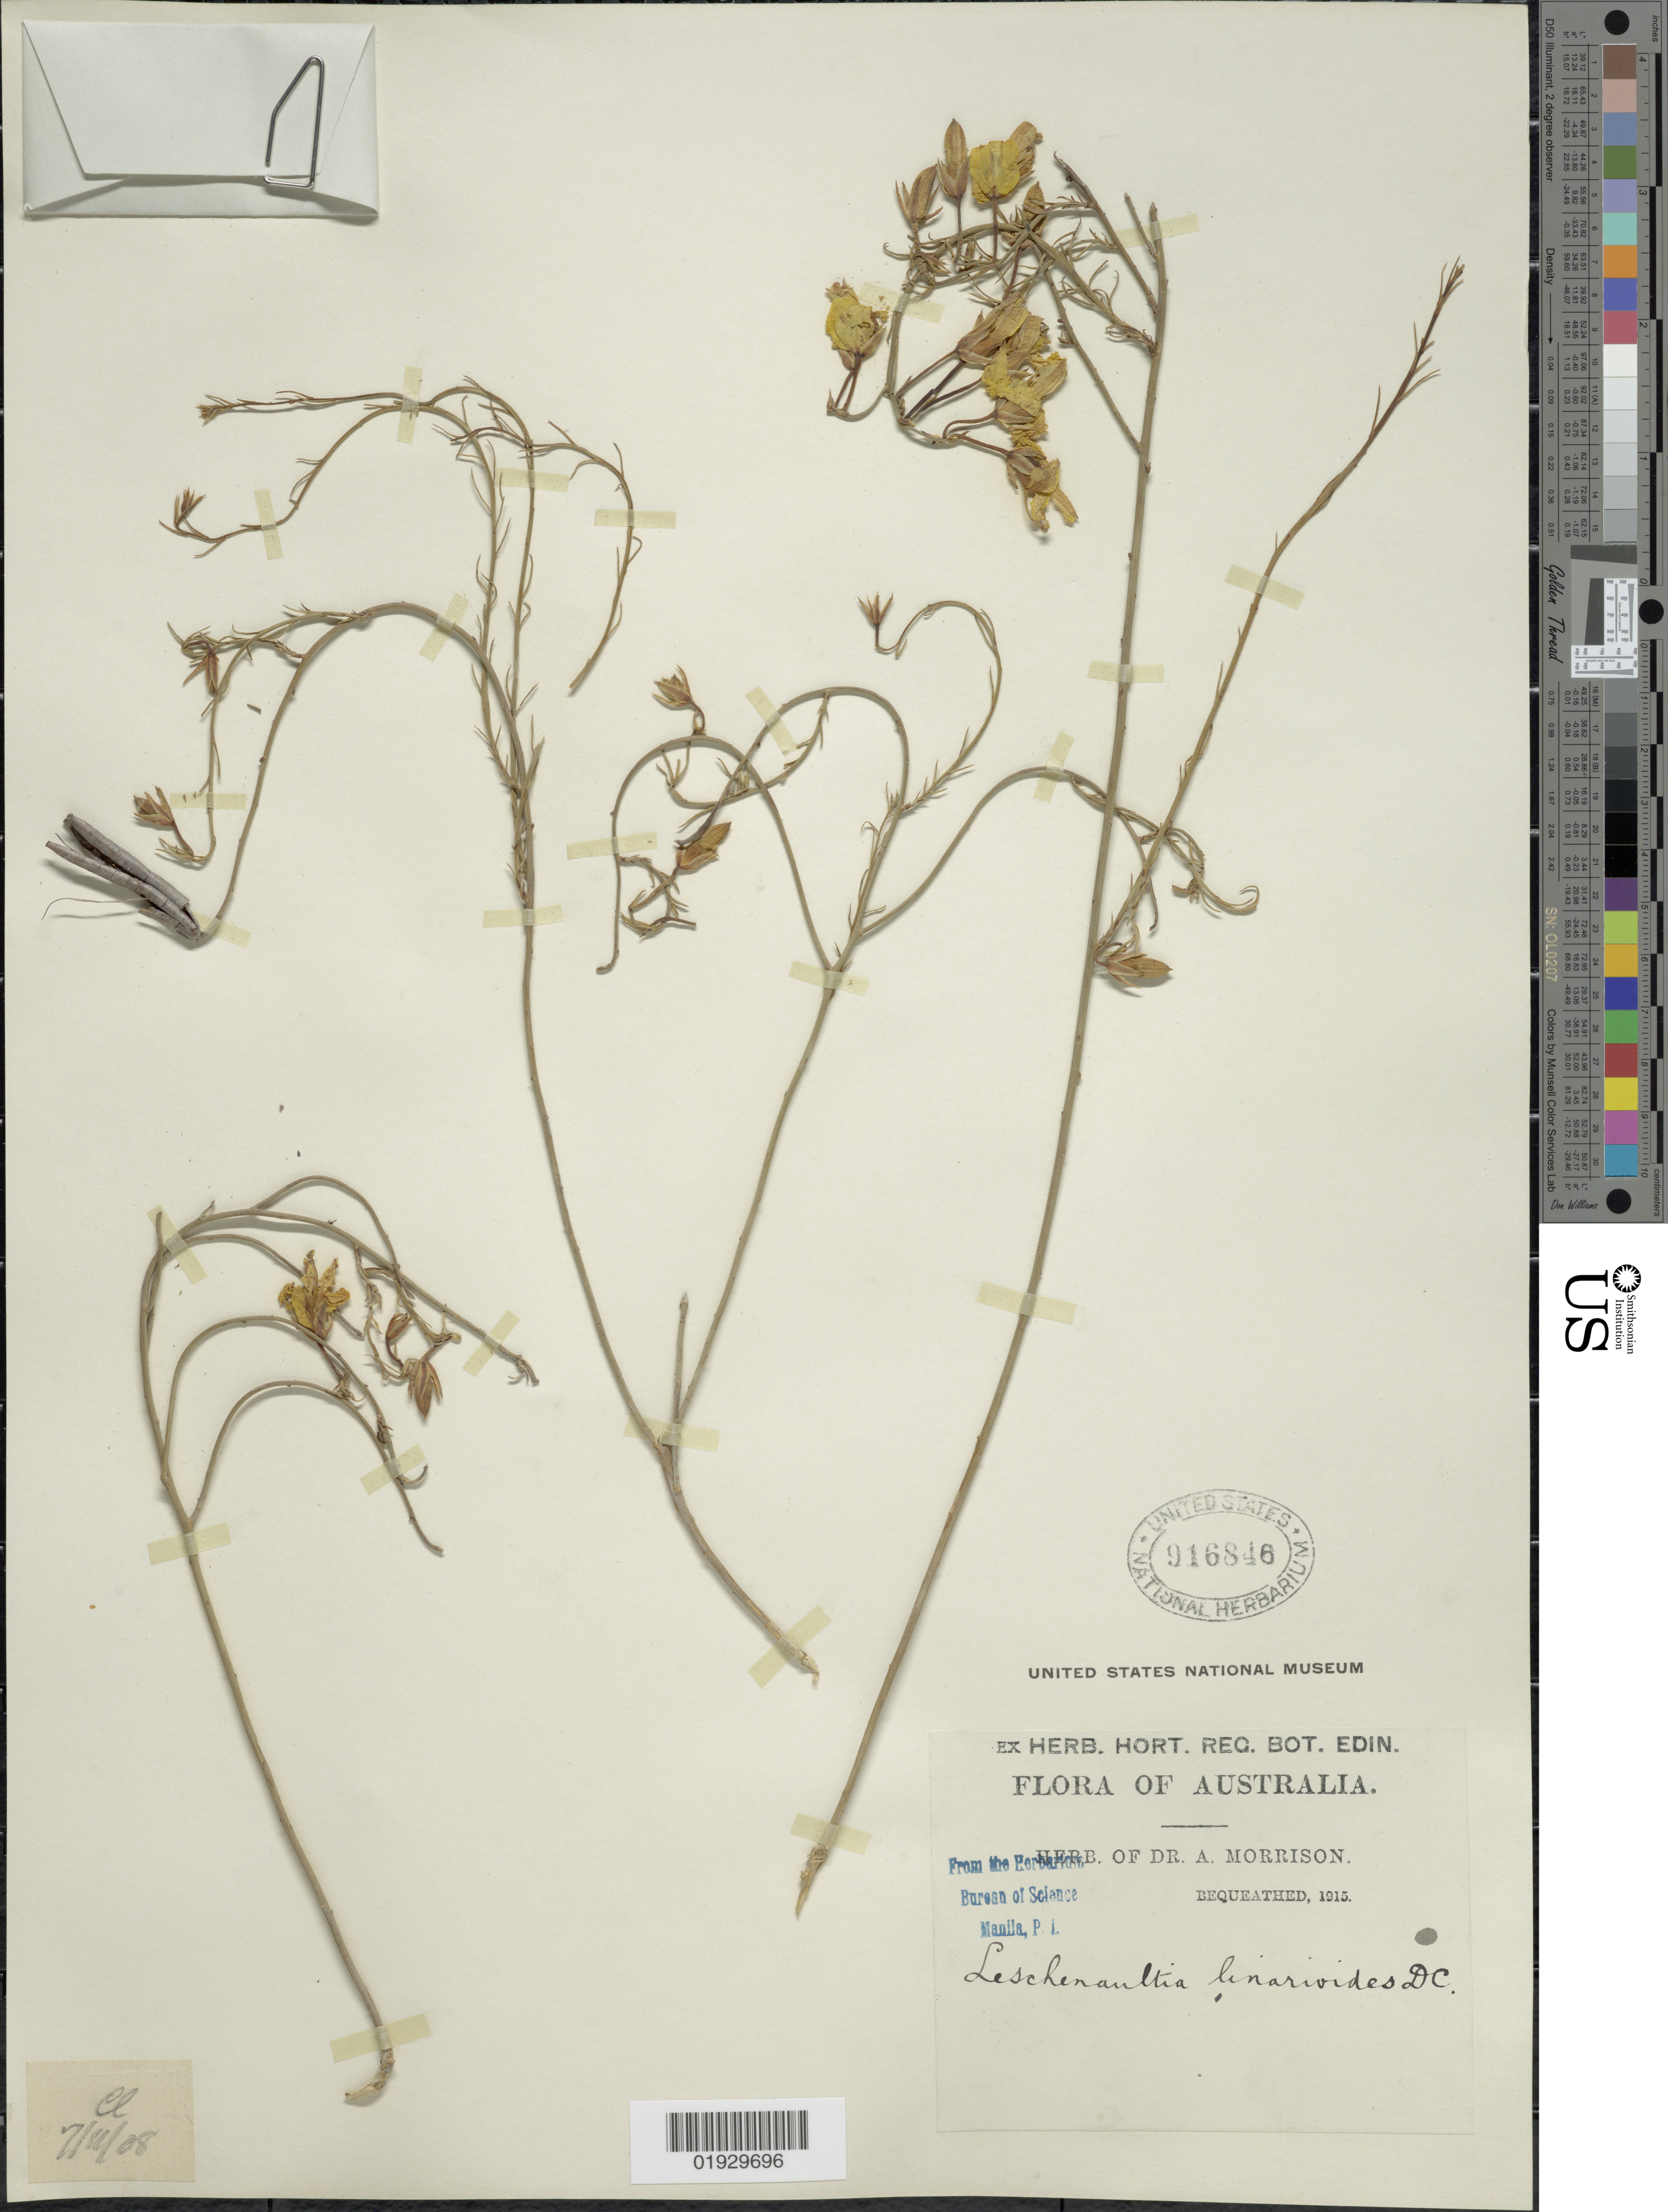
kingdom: Plantae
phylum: Tracheophyta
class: Magnoliopsida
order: Asterales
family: Goodeniaceae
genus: Leschenaultia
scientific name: Leschenaultia longiloba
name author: F. Muell.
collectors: A. Morrison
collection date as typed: Transcribed d/m/y: 7/11/8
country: Australia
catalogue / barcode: US 916846